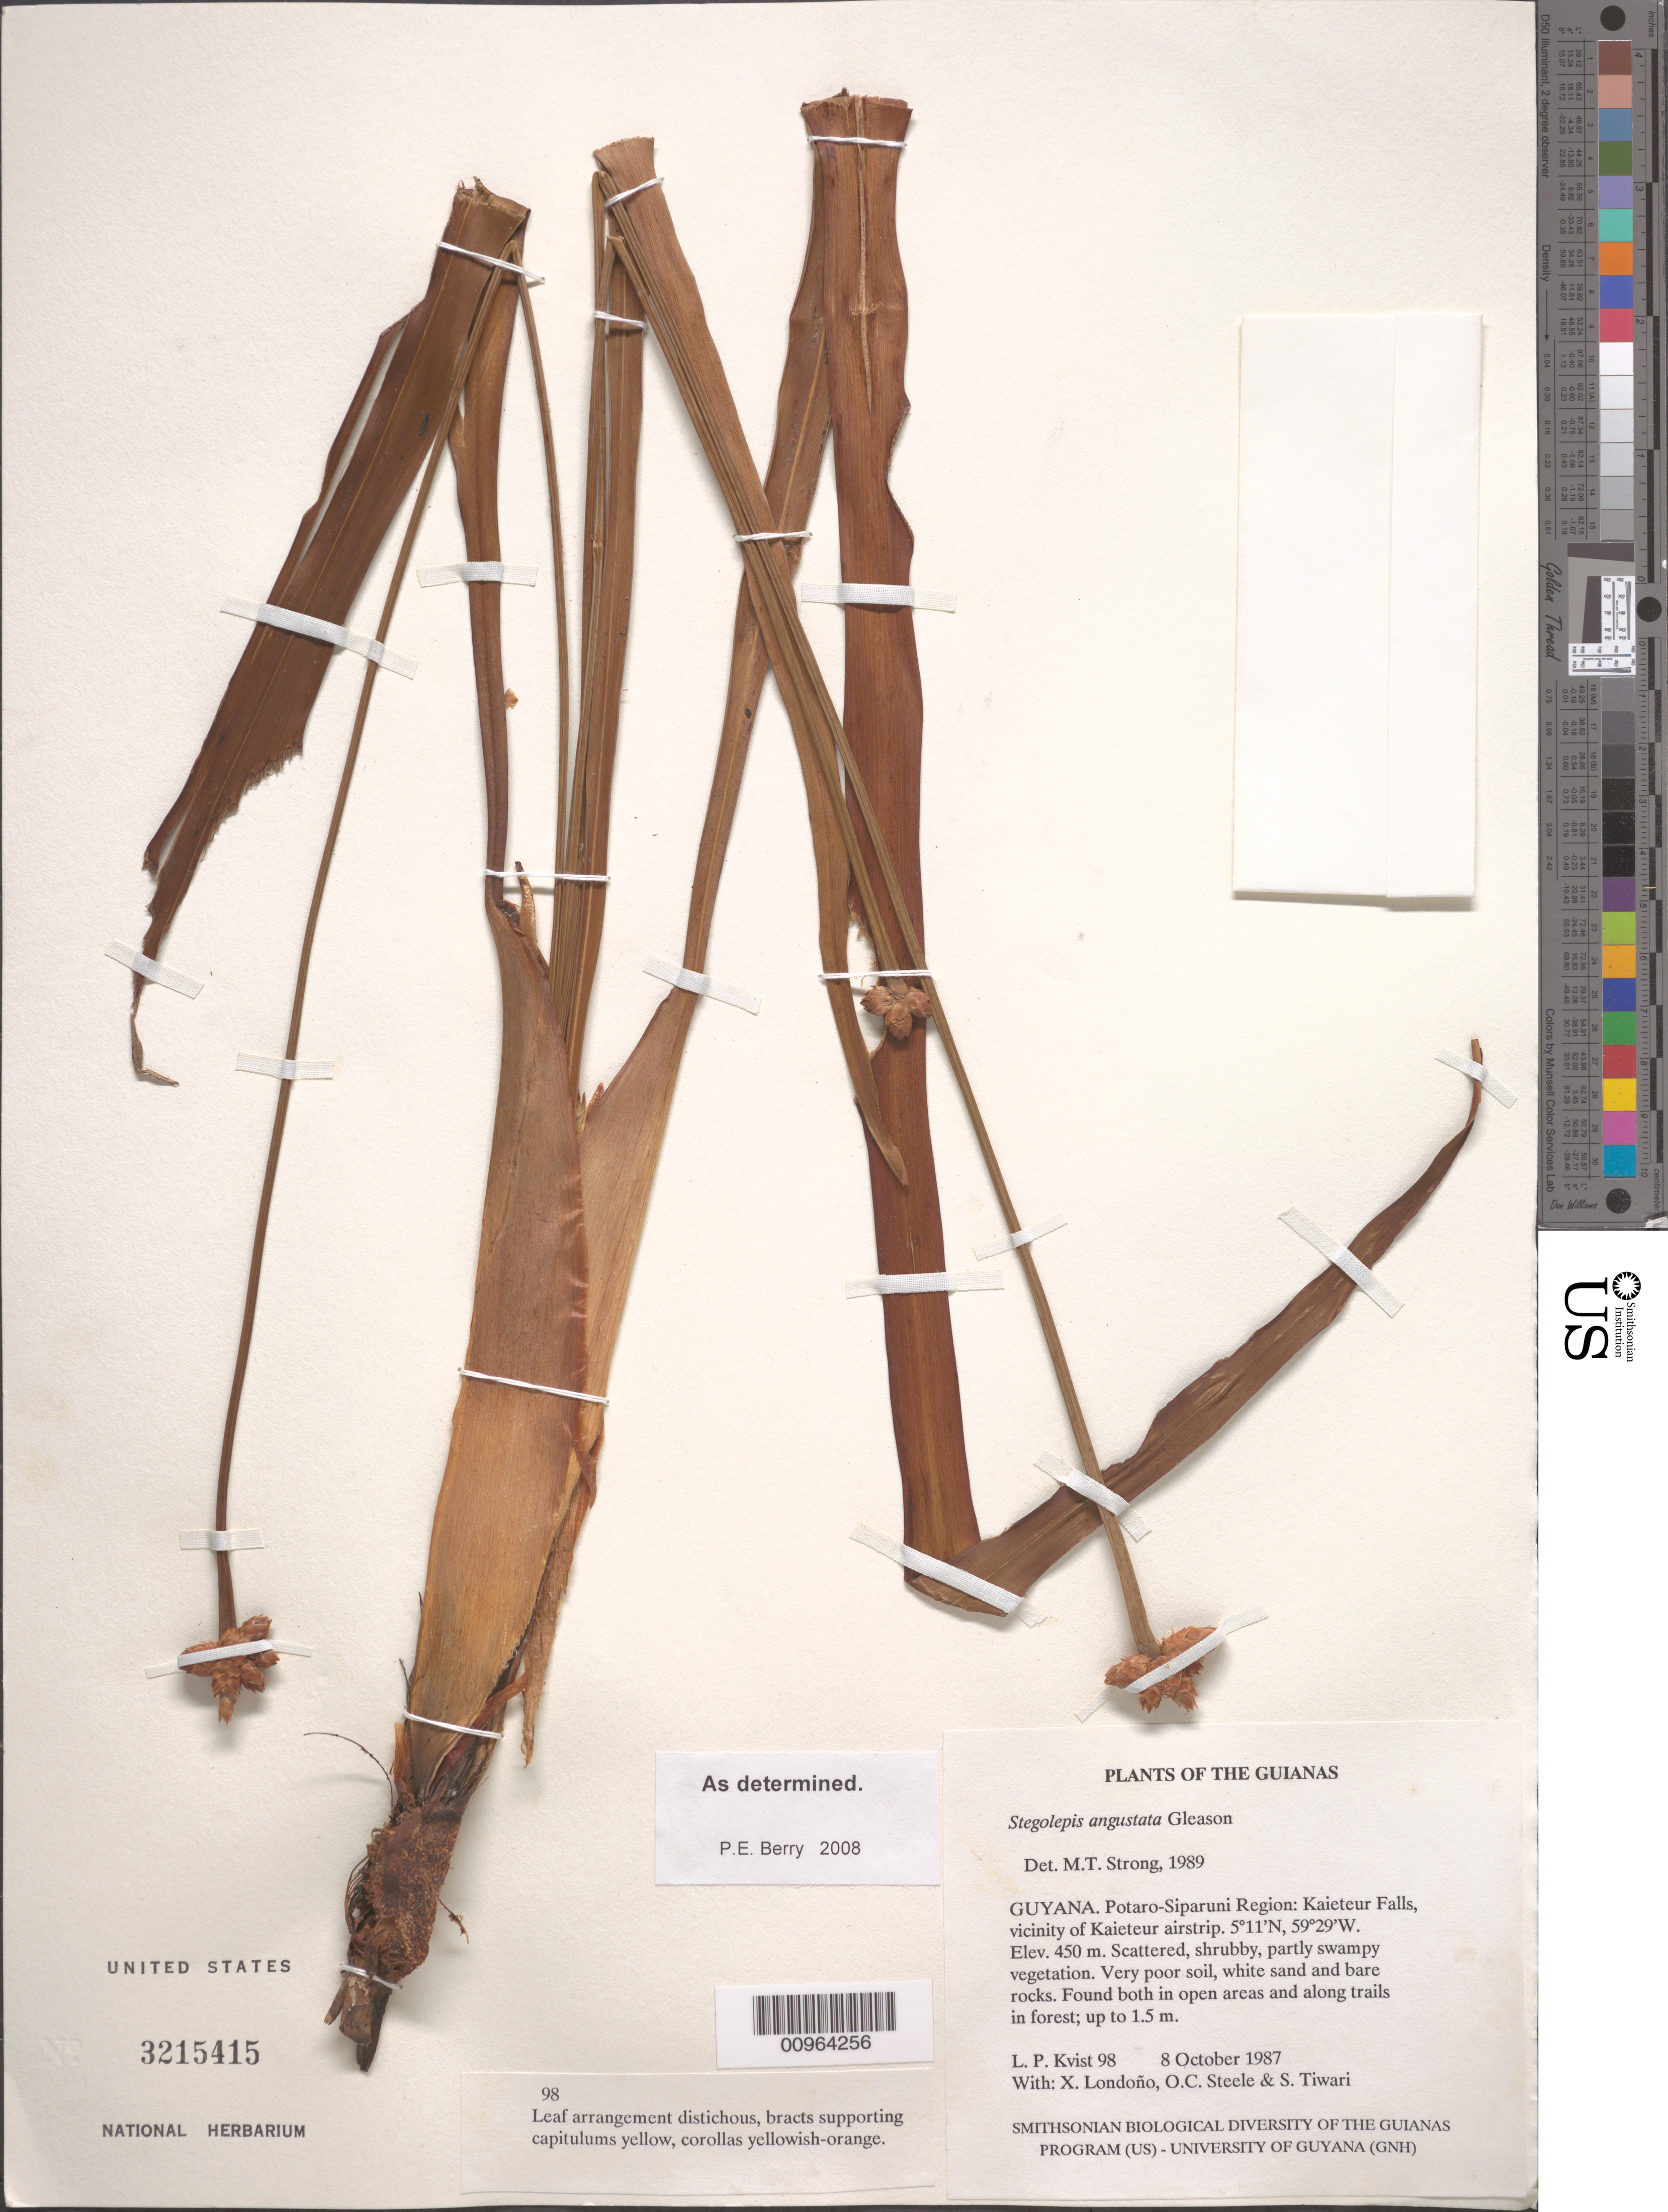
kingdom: Plantae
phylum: Tracheophyta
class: Liliopsida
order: Poales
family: Rapateaceae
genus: Stegolepis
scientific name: Stegolepis angustata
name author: Gleason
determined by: Berry, P. E., (WIS), University of Wisconsin - Madison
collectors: L. P. Kvist, X. Londoño, O. C. Steele & S. Tiwari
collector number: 98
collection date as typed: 8 October 1987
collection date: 1987-10-08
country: Guyana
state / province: Potaro-Siparuni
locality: Kaieteur Falls, vicinity of Kaieteur airstrip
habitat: Scattered, shrubby, partly swampy vegetation. Very poor soil, white sand and bare rocks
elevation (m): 450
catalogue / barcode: US 3215415